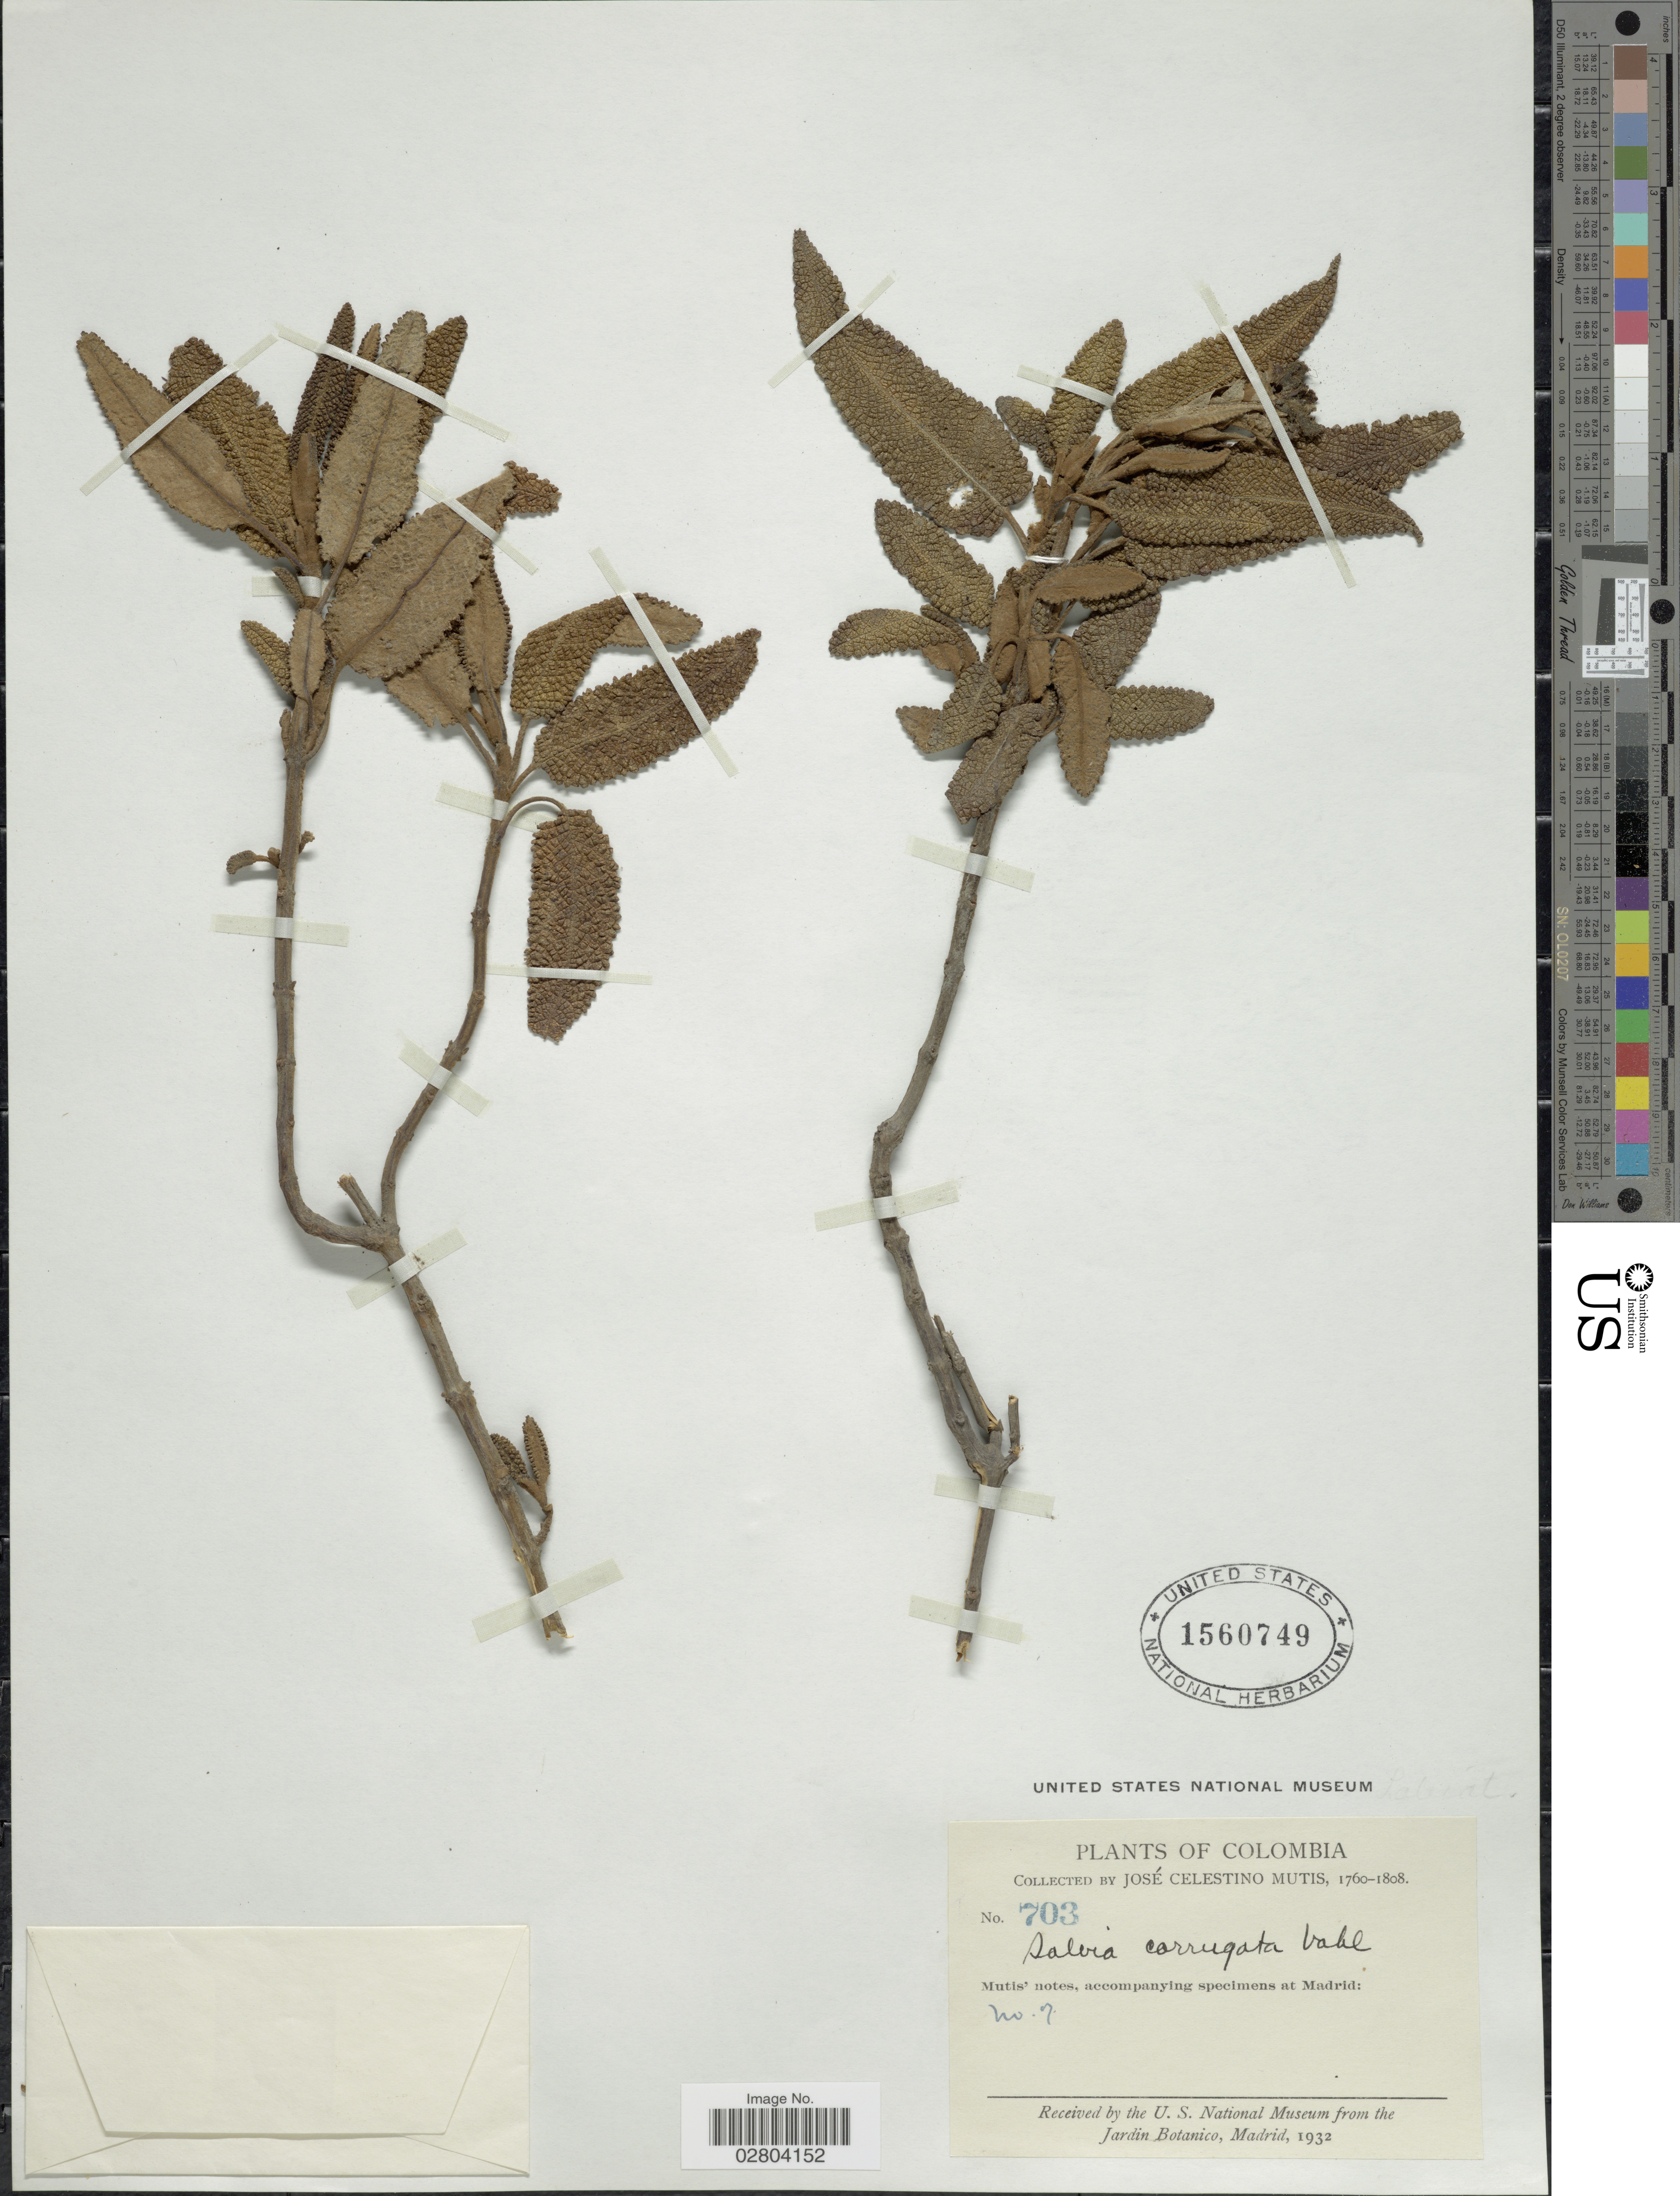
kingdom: Plantae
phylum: Tracheophyta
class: Magnoliopsida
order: Lamiales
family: Lamiaceae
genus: Salvia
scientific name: Salvia corrugata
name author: Vahl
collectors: J. C. B. Mutis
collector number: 703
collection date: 1760/1808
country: Colombia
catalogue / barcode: US 1560749